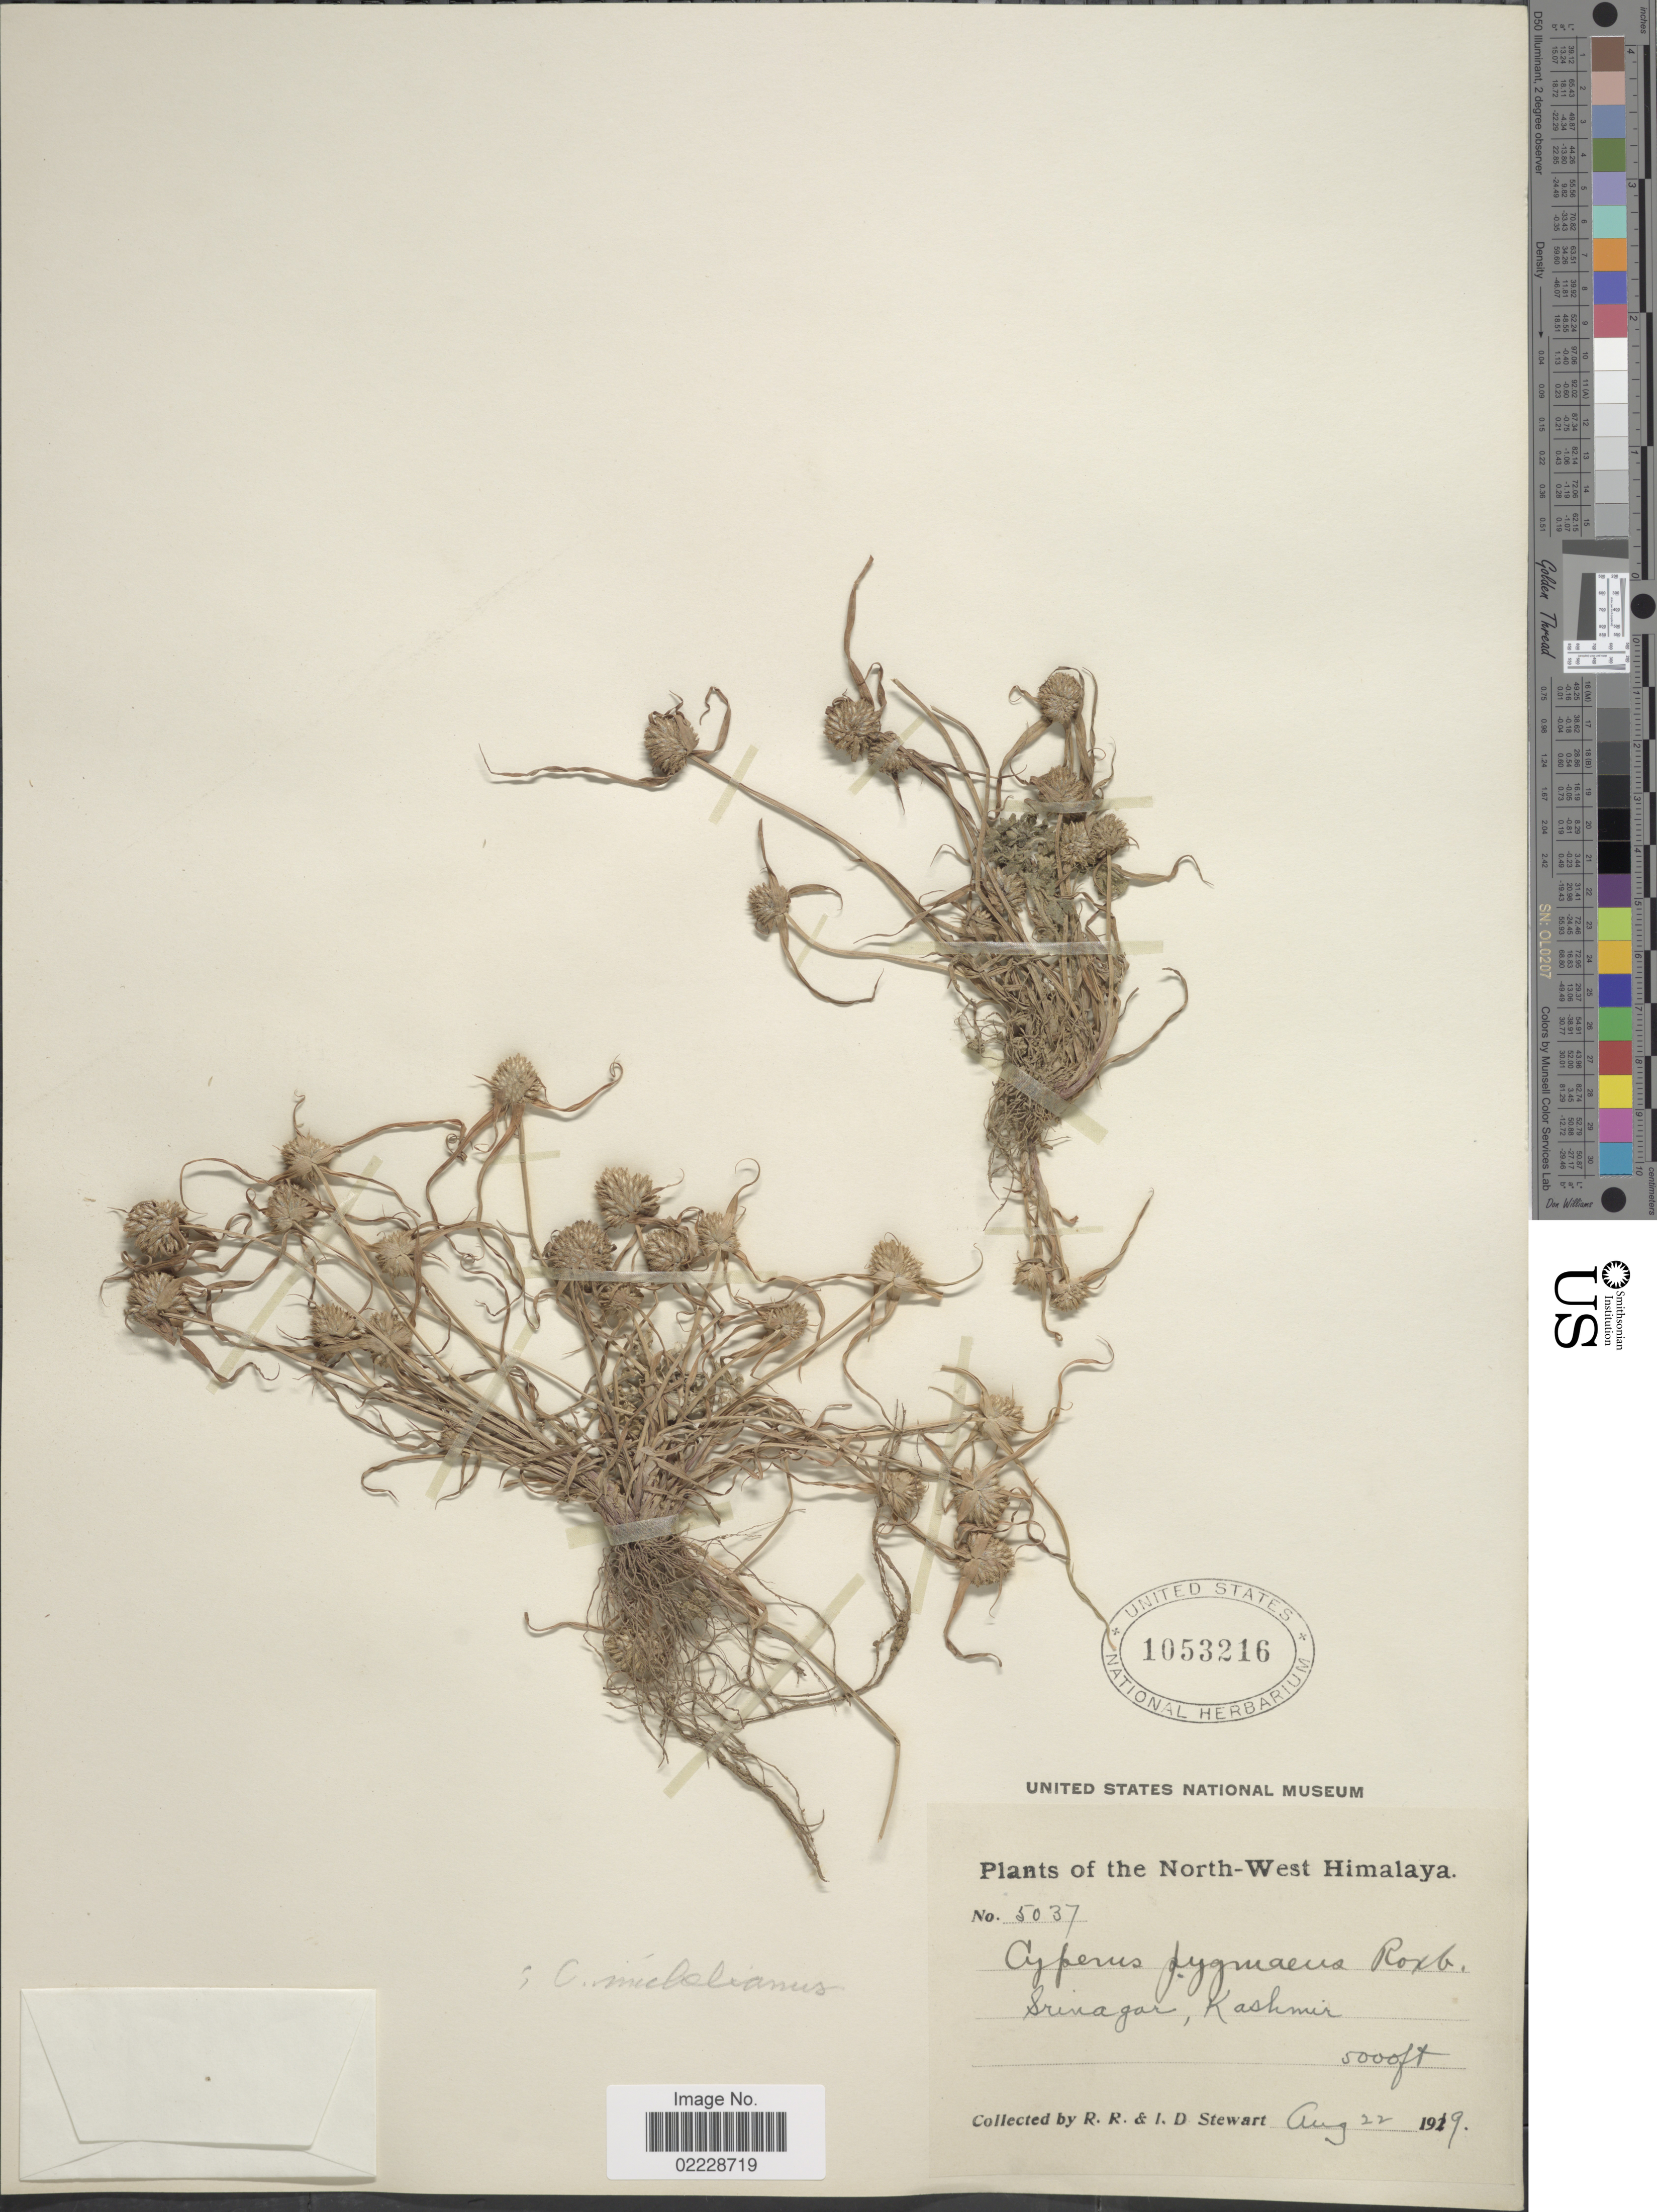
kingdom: Plantae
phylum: Tracheophyta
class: Liliopsida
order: Poales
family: Cyperaceae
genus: Cyperus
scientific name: Cyperus michelianus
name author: (L.) Delile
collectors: R. R. Stewart & I. Stewart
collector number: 5037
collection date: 1919-08-22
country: India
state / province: Jammu and Kashmir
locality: North-West Himalaya, Srinagar, Kashmir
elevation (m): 1524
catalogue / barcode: US 1053216